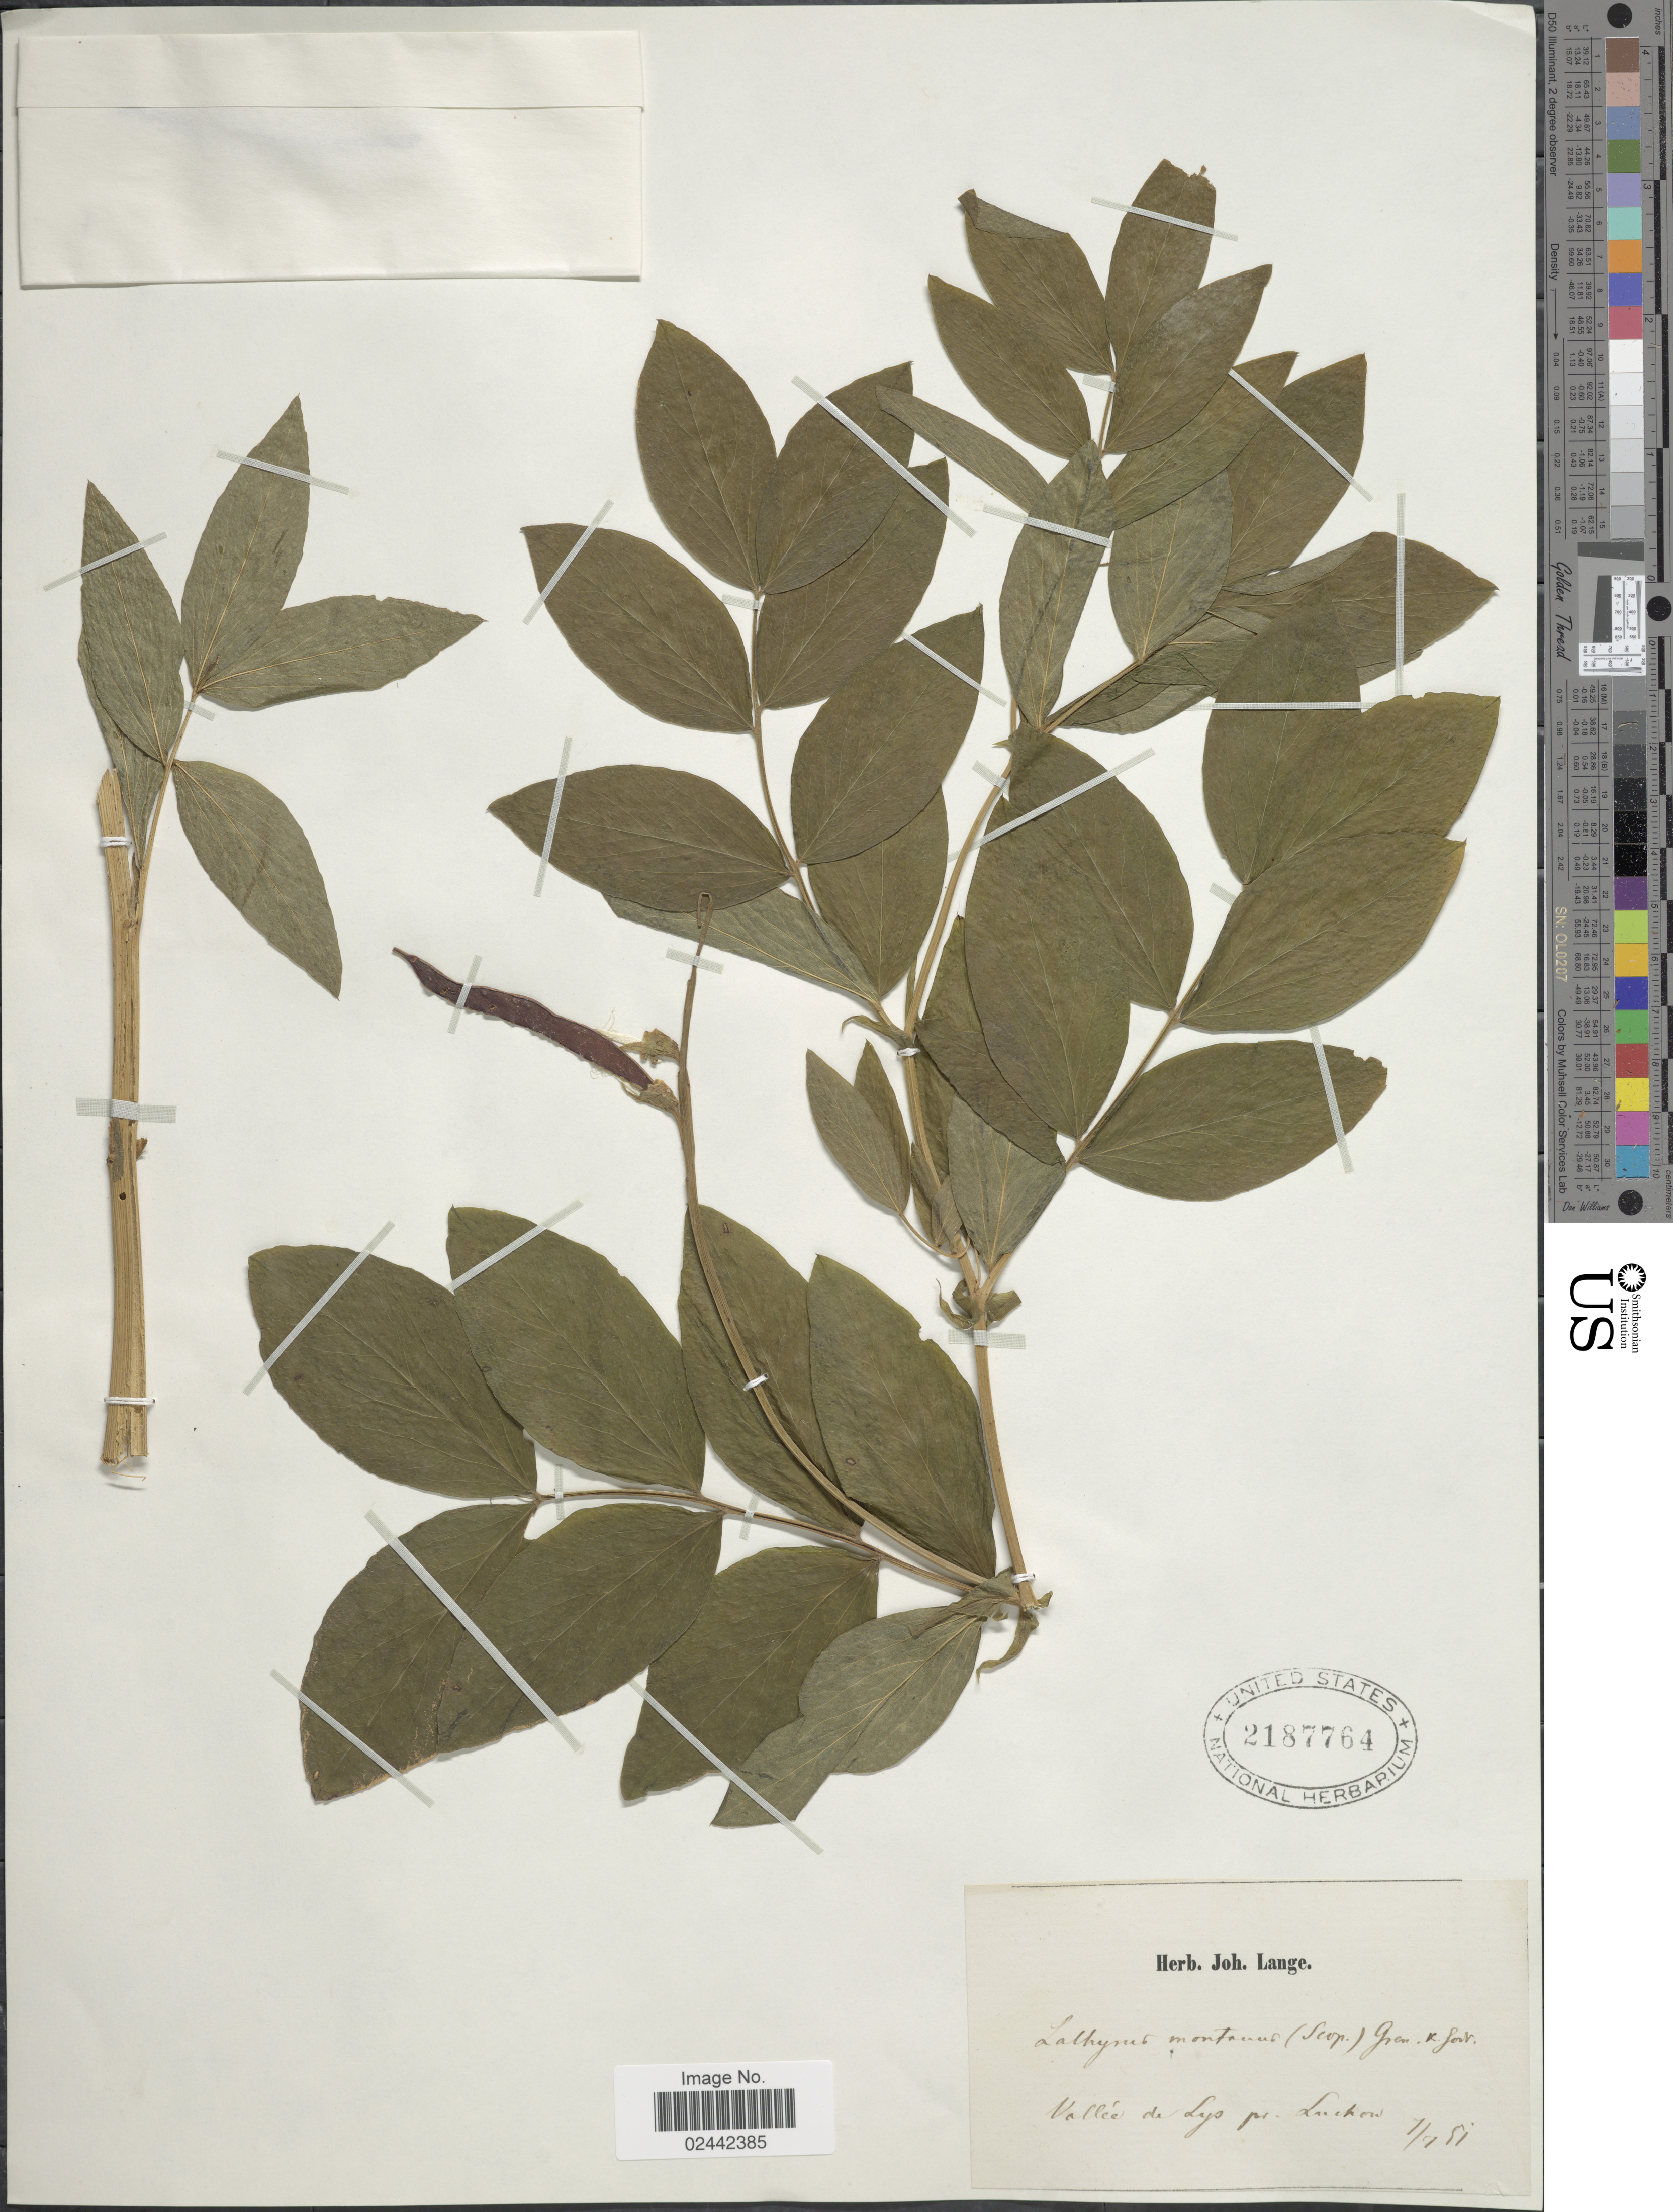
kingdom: Plantae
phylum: Tracheophyta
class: Magnoliopsida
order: Fabales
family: Fabaceae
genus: Lathyrus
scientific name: Lathyrus montanus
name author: Bernh.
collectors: ex herb. Joh. Lange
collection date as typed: Transcribed d/m/y: 1/7/51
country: France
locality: Vallee de Lys pr. Luchon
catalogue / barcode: US 2187764